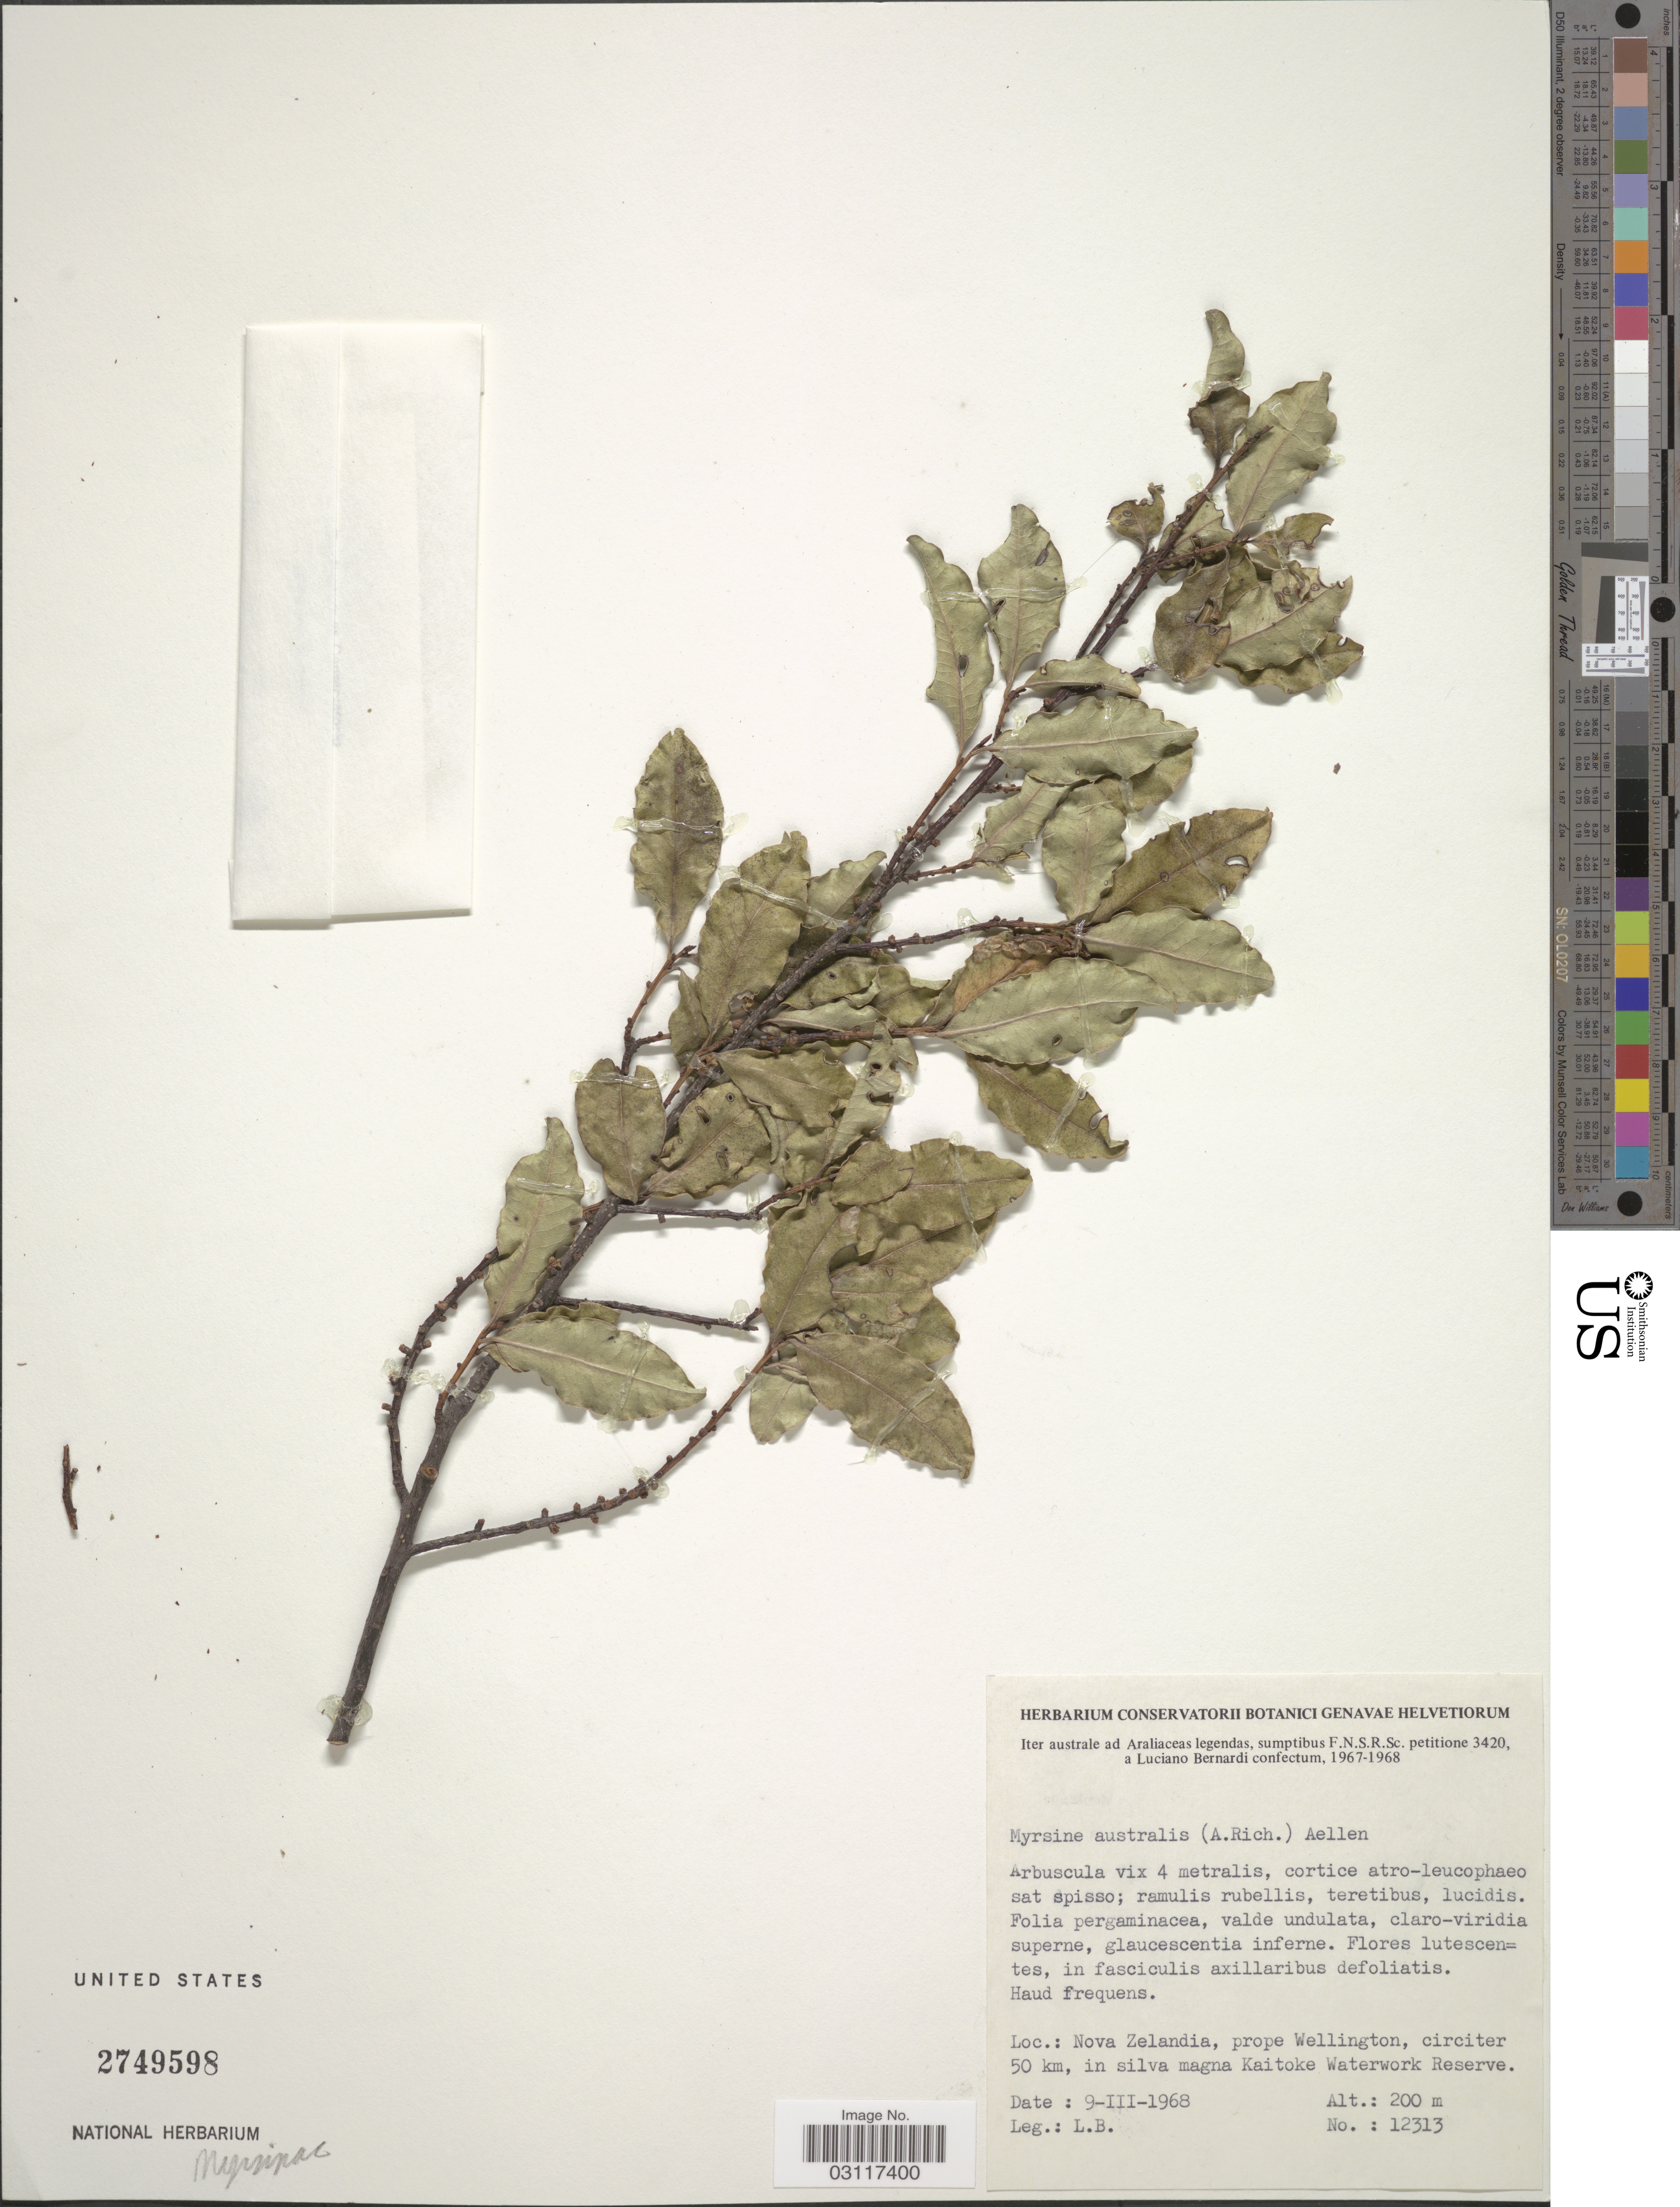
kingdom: Plantae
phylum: Tracheophyta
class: Magnoliopsida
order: Ericales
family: Primulaceae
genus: Myrsine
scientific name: Myrsine australis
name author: (A. Rich.) Allan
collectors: L. Bernardi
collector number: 12313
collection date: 1968-03-09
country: New Zealand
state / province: Wellington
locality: Nova Zelandia, prope Wellington, circiter 50 km, in silva magna Kaitoke Waterwork Reserve.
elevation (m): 200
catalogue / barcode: US 2749598